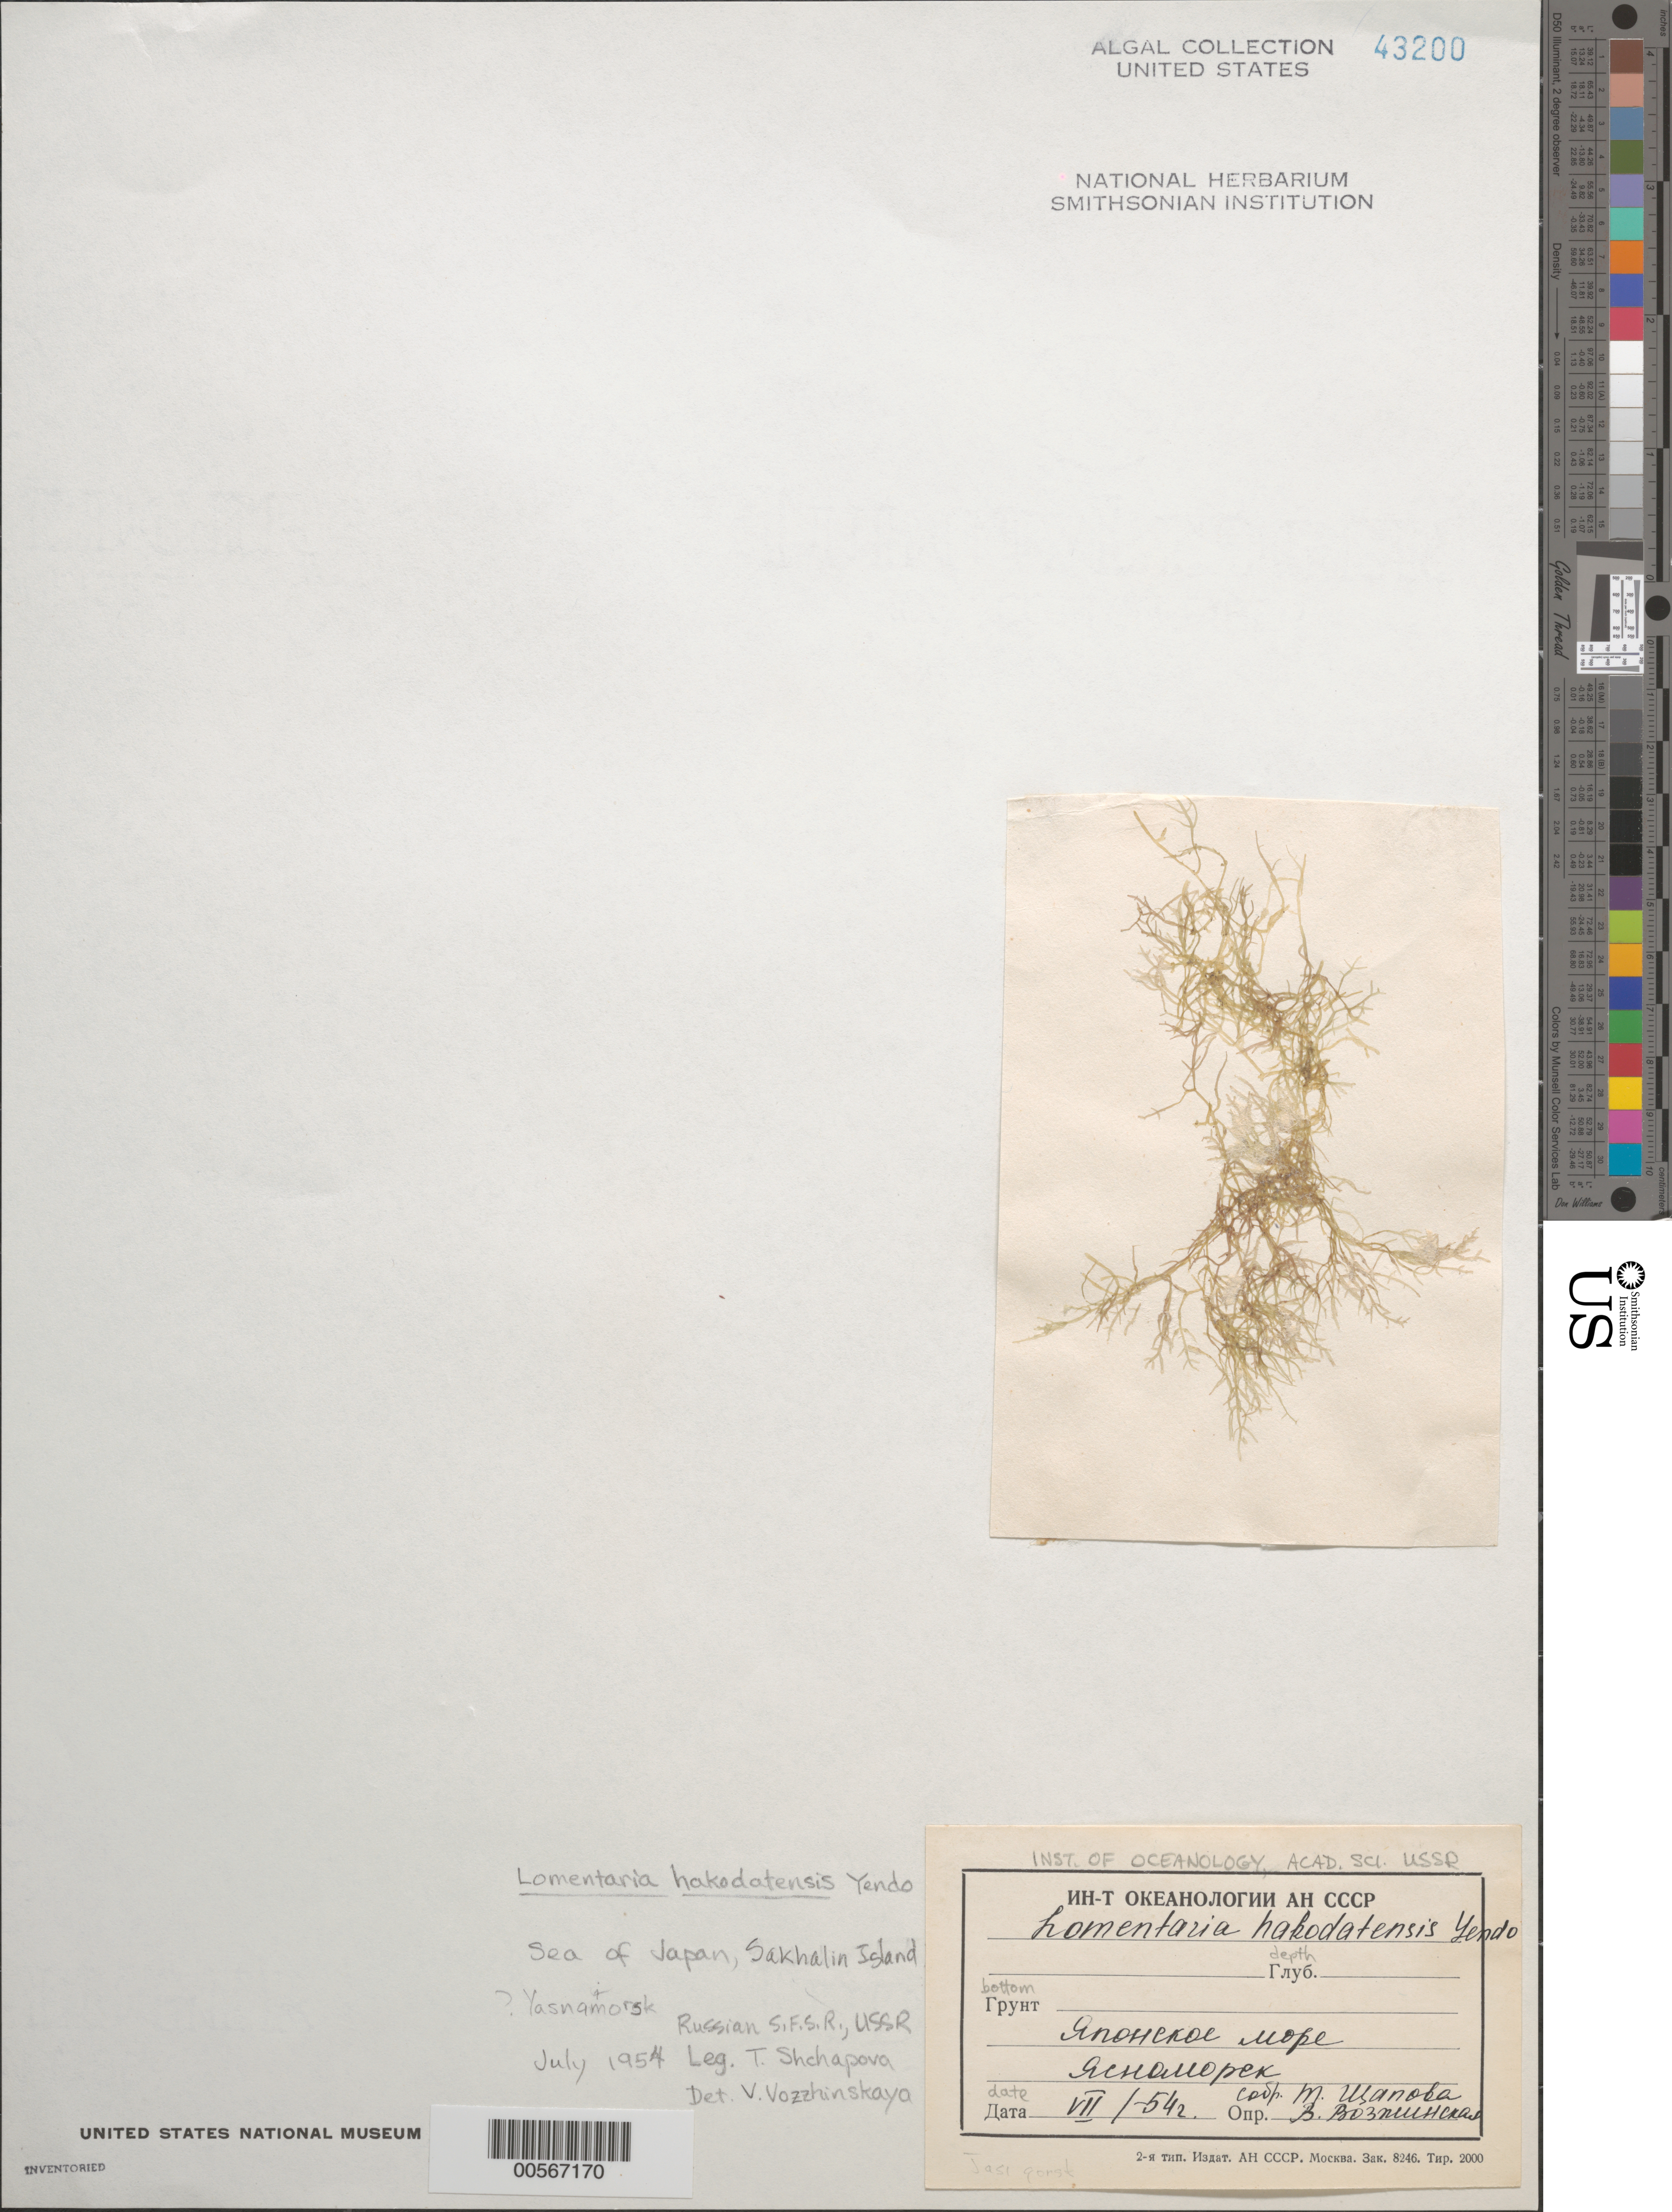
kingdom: Plantae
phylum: Rhodophyta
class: Florideophyceae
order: Rhodymeniales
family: Lomentariaceae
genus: Yendoa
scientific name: Yendoa hakodatensis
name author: (Yendo) Santos et al.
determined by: Algae name updating Project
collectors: T. Shchapova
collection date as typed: Jul 1954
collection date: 1954-07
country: Russian Federation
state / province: Sakhalin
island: Sakhalin Island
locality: Sea of Japan, Yasnamorsk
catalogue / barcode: US 43200